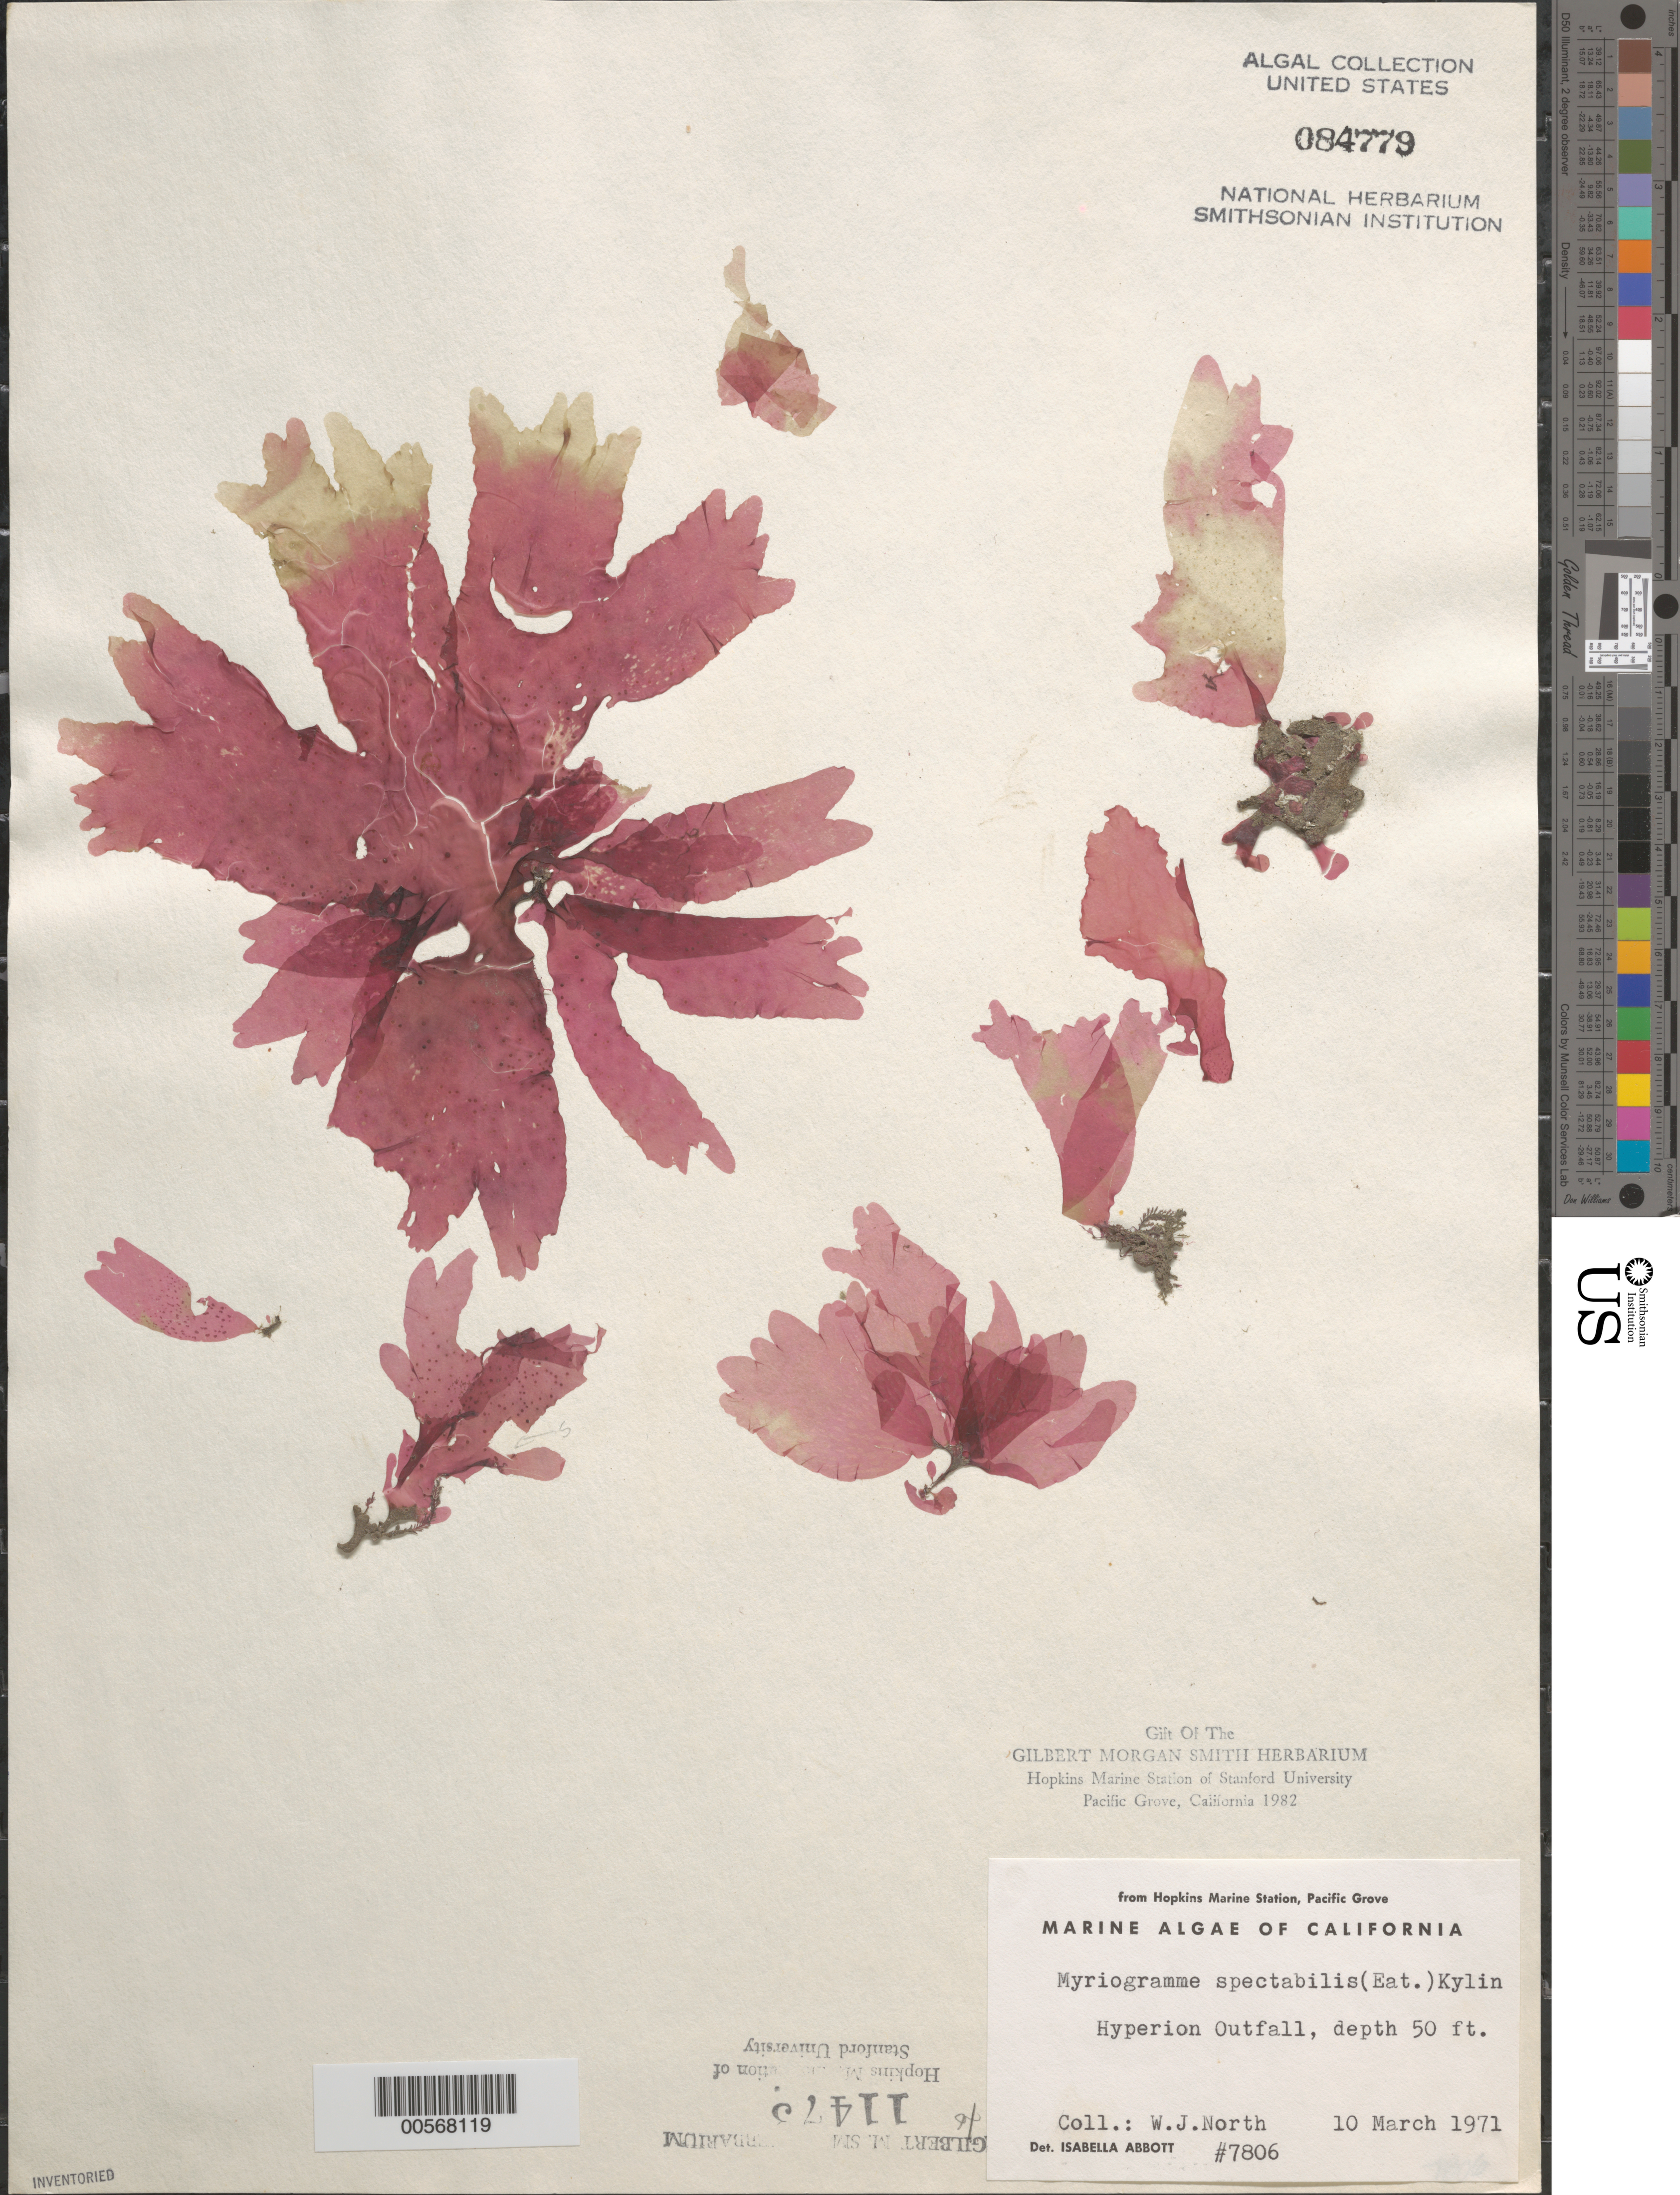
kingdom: Plantae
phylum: Rhodophyta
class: Florideophyceae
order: Ceramiales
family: Delesseriaceae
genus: Myriogramme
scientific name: Myriogramme spectabilis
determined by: Abbott, Isabella A.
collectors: W. North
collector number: IAA 7806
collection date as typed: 10 Mar 1971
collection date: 1971-03-10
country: United States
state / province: California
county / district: Los Angeles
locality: Hyperion Outfall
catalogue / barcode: US 84779